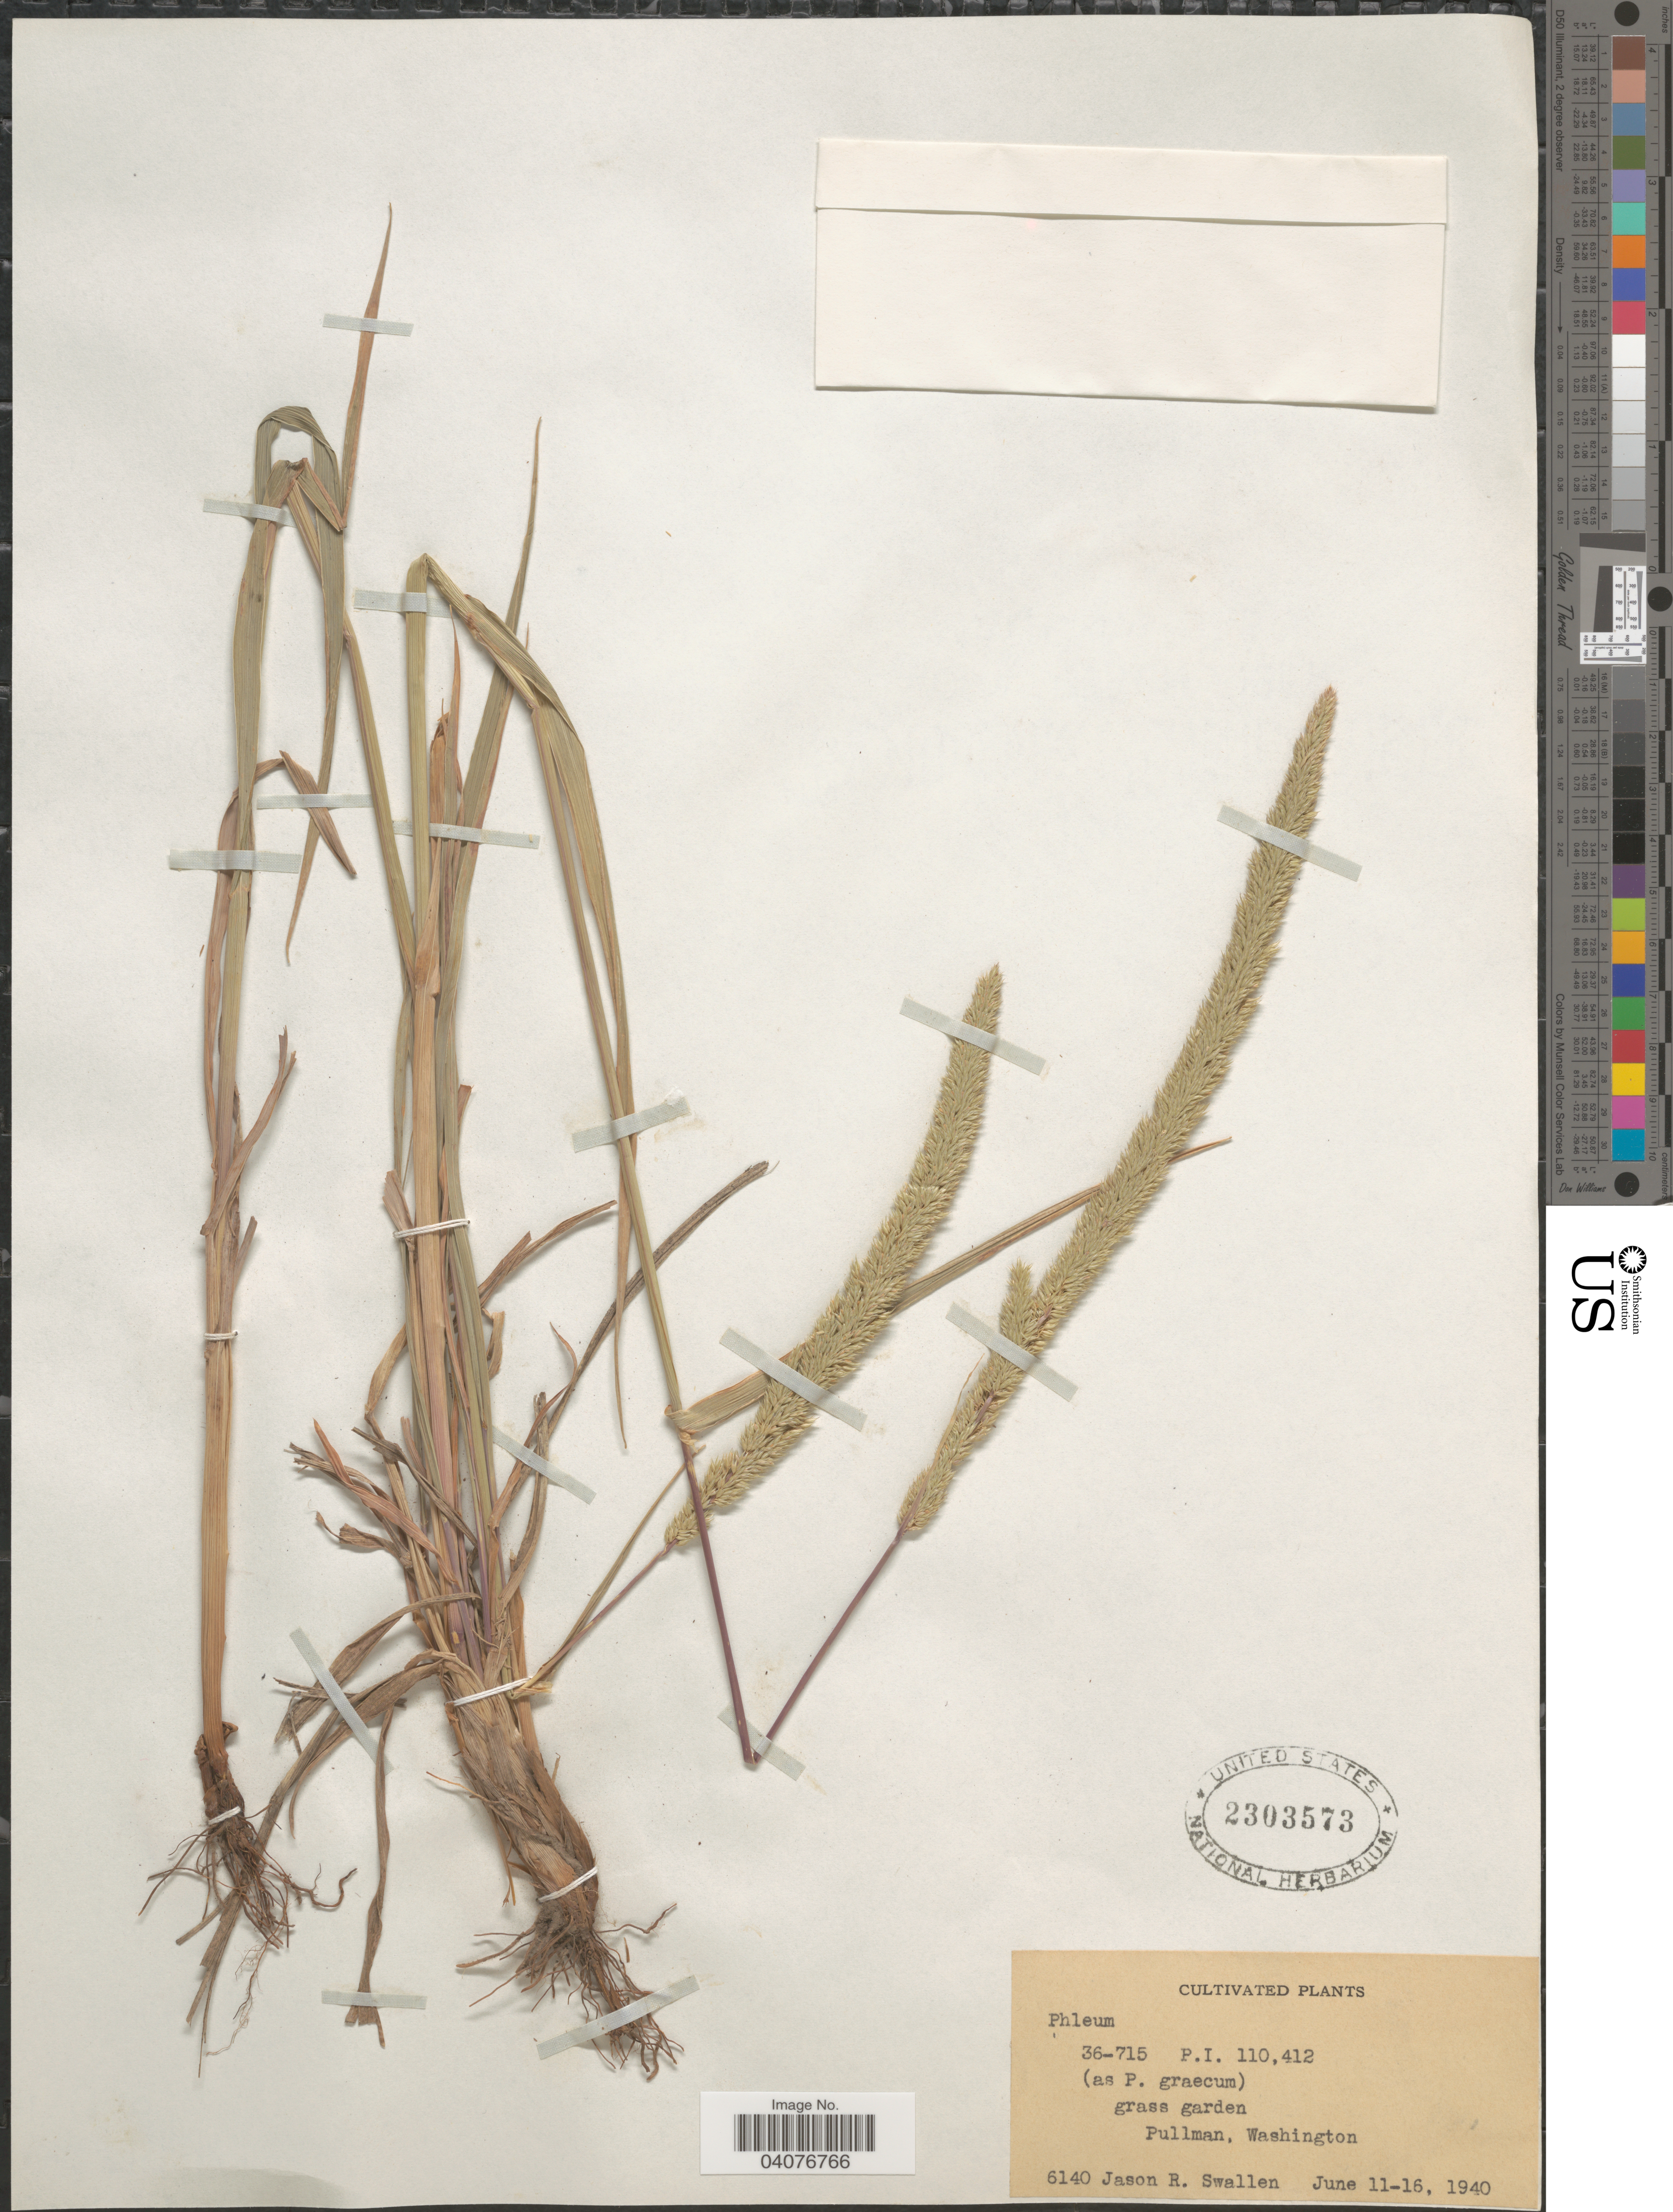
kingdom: Plantae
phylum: Tracheophyta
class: Liliopsida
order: Poales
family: Poaceae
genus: Phleum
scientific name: Phleum sp.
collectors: J. R. Swallen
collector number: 6140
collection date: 1940-06-11/1940-06-16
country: United States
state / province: Washington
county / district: Whitman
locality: Grass garden, Pullman.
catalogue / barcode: US 2303573